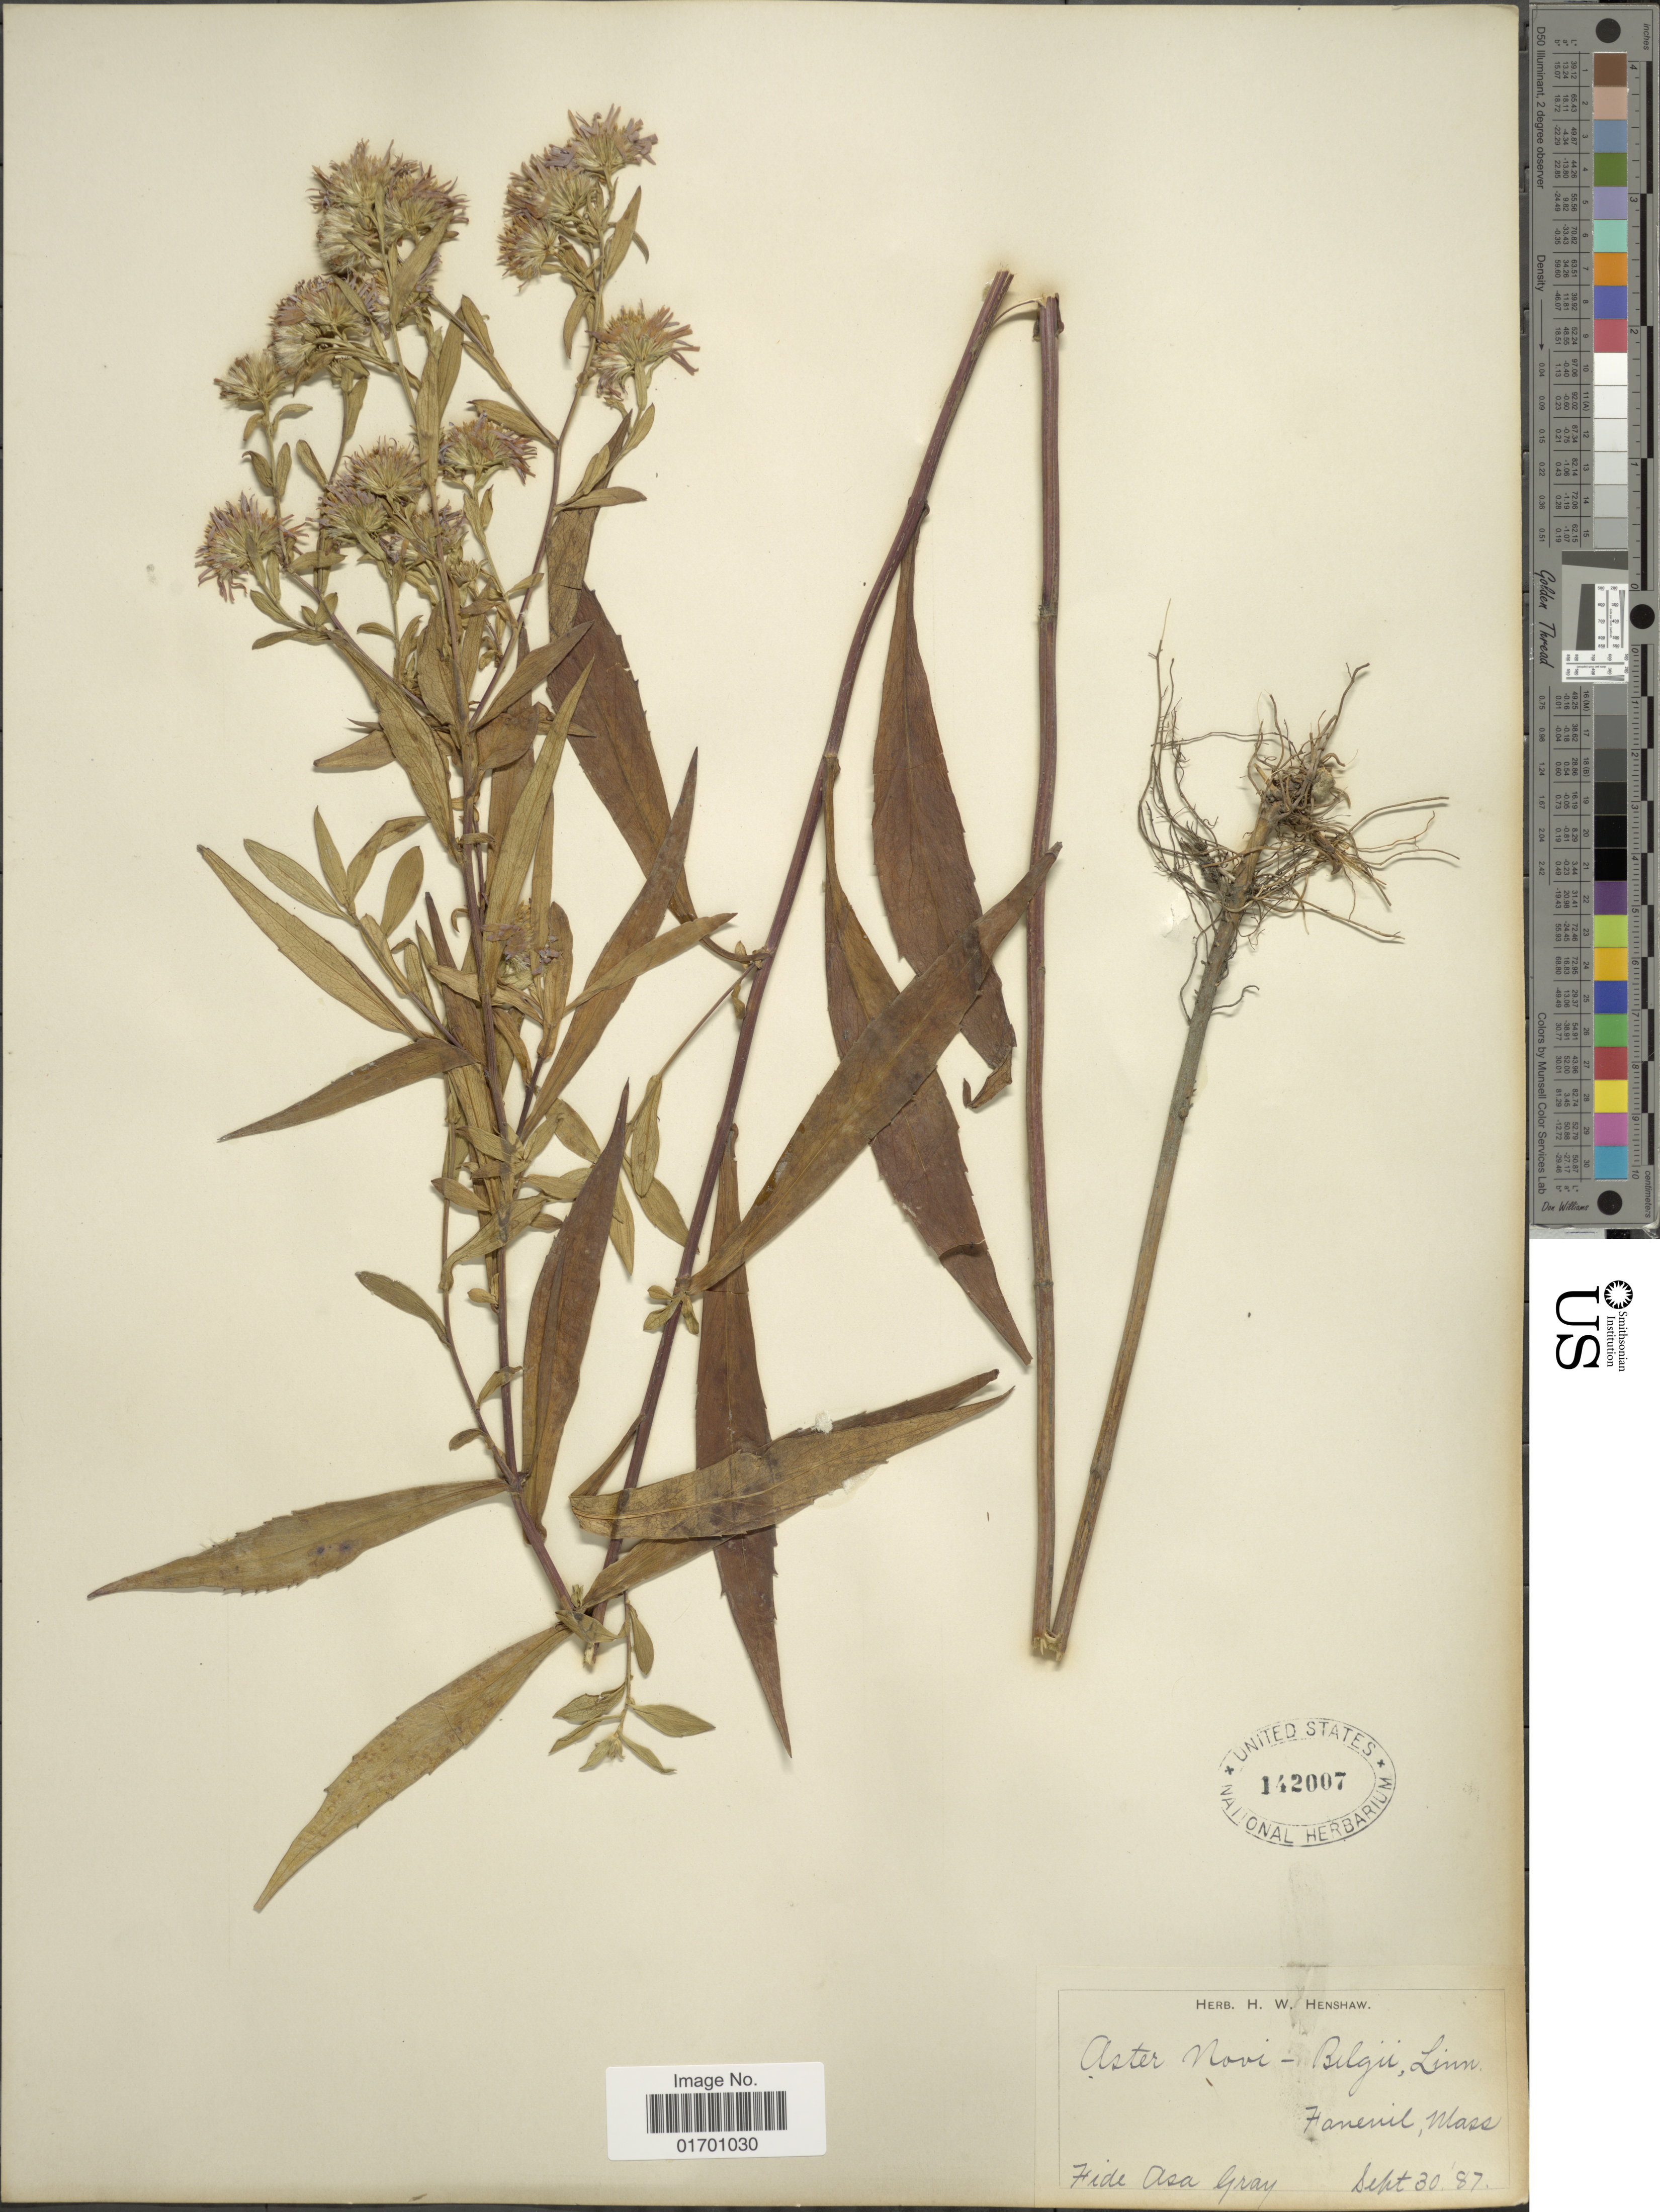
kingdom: Plantae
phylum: Tracheophyta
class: Magnoliopsida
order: Asterales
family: Asteraceae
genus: Symphyotrichum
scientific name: Symphyotrichum novi-belgii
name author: (L.) G.L. Nesom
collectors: A. Gray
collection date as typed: Transcribed d/m/y: 30/9/87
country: United States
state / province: Massachusetts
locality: Fanevil, Mass.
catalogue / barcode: US 142007